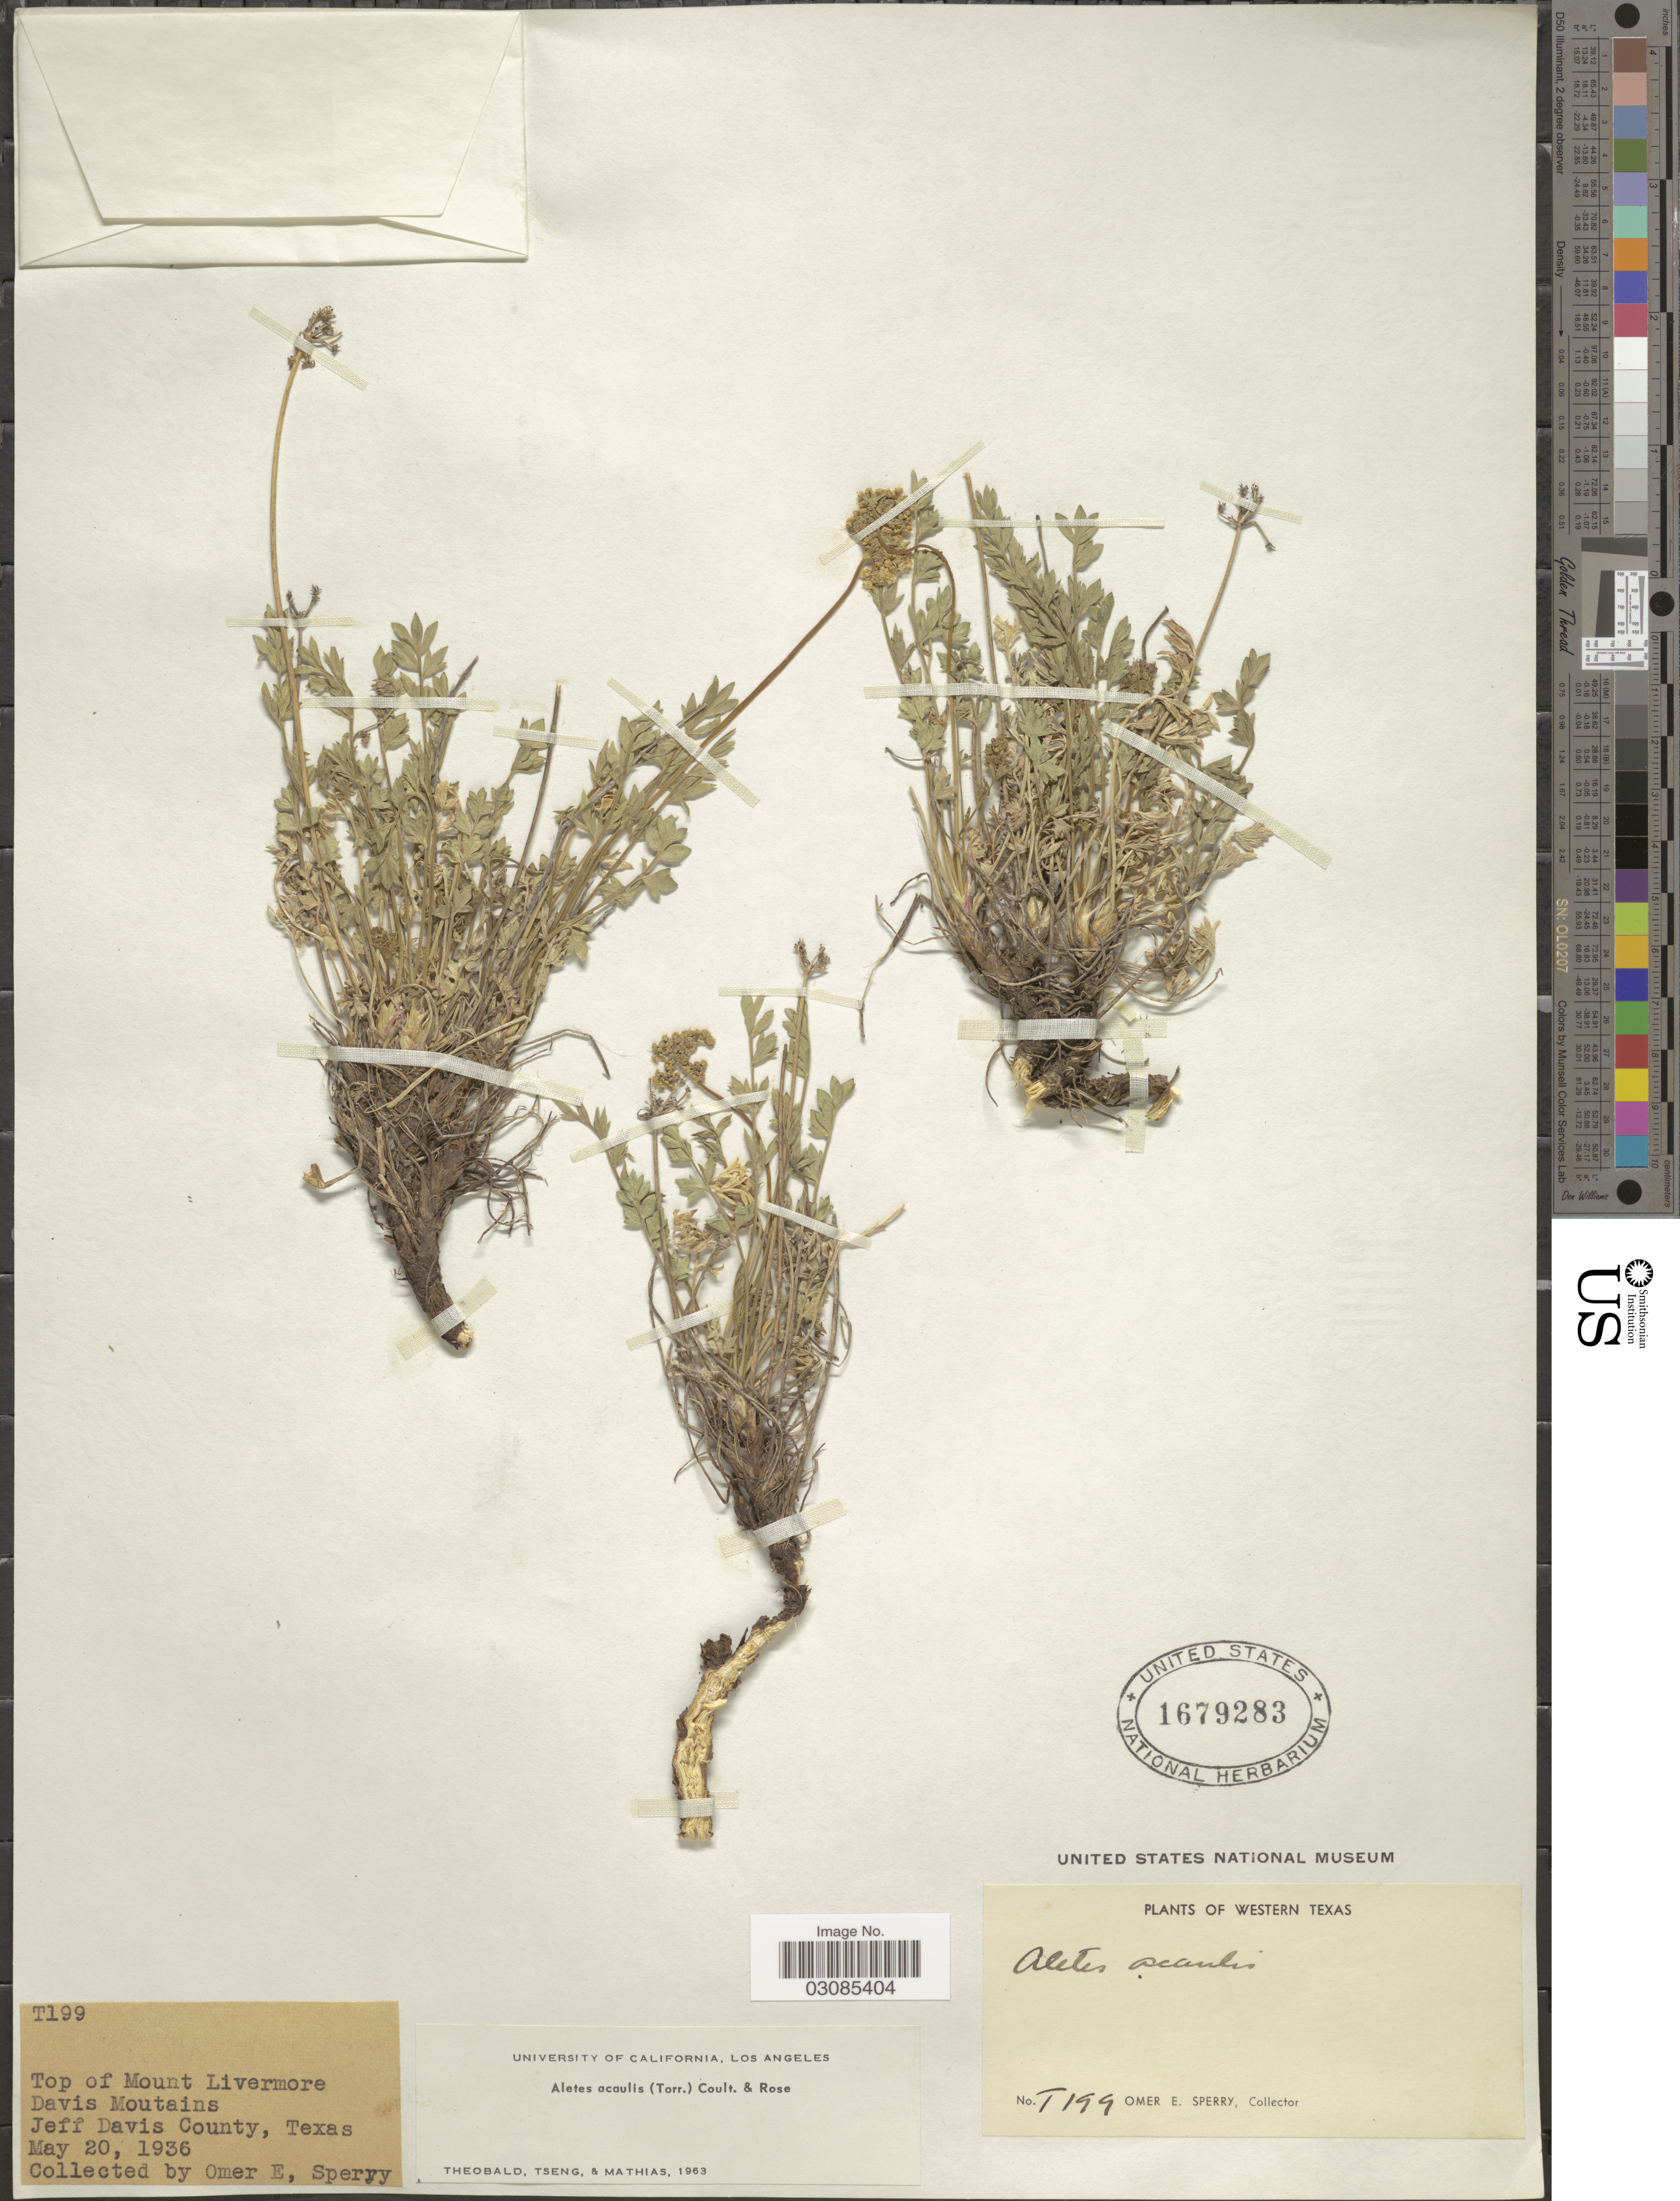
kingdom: Plantae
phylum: Tracheophyta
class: Magnoliopsida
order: Apiales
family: Apiaceae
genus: Aletes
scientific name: Aletes acaulis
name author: (Torr.) J.M. Coult. & Rose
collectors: B. H. Warnock & O. E. Sperry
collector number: T199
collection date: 1936-05-20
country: United States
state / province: Texas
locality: Western Texas. Top of Mount Livermore. Davis Mountains. Jeff Davis County.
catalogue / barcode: US 1679283